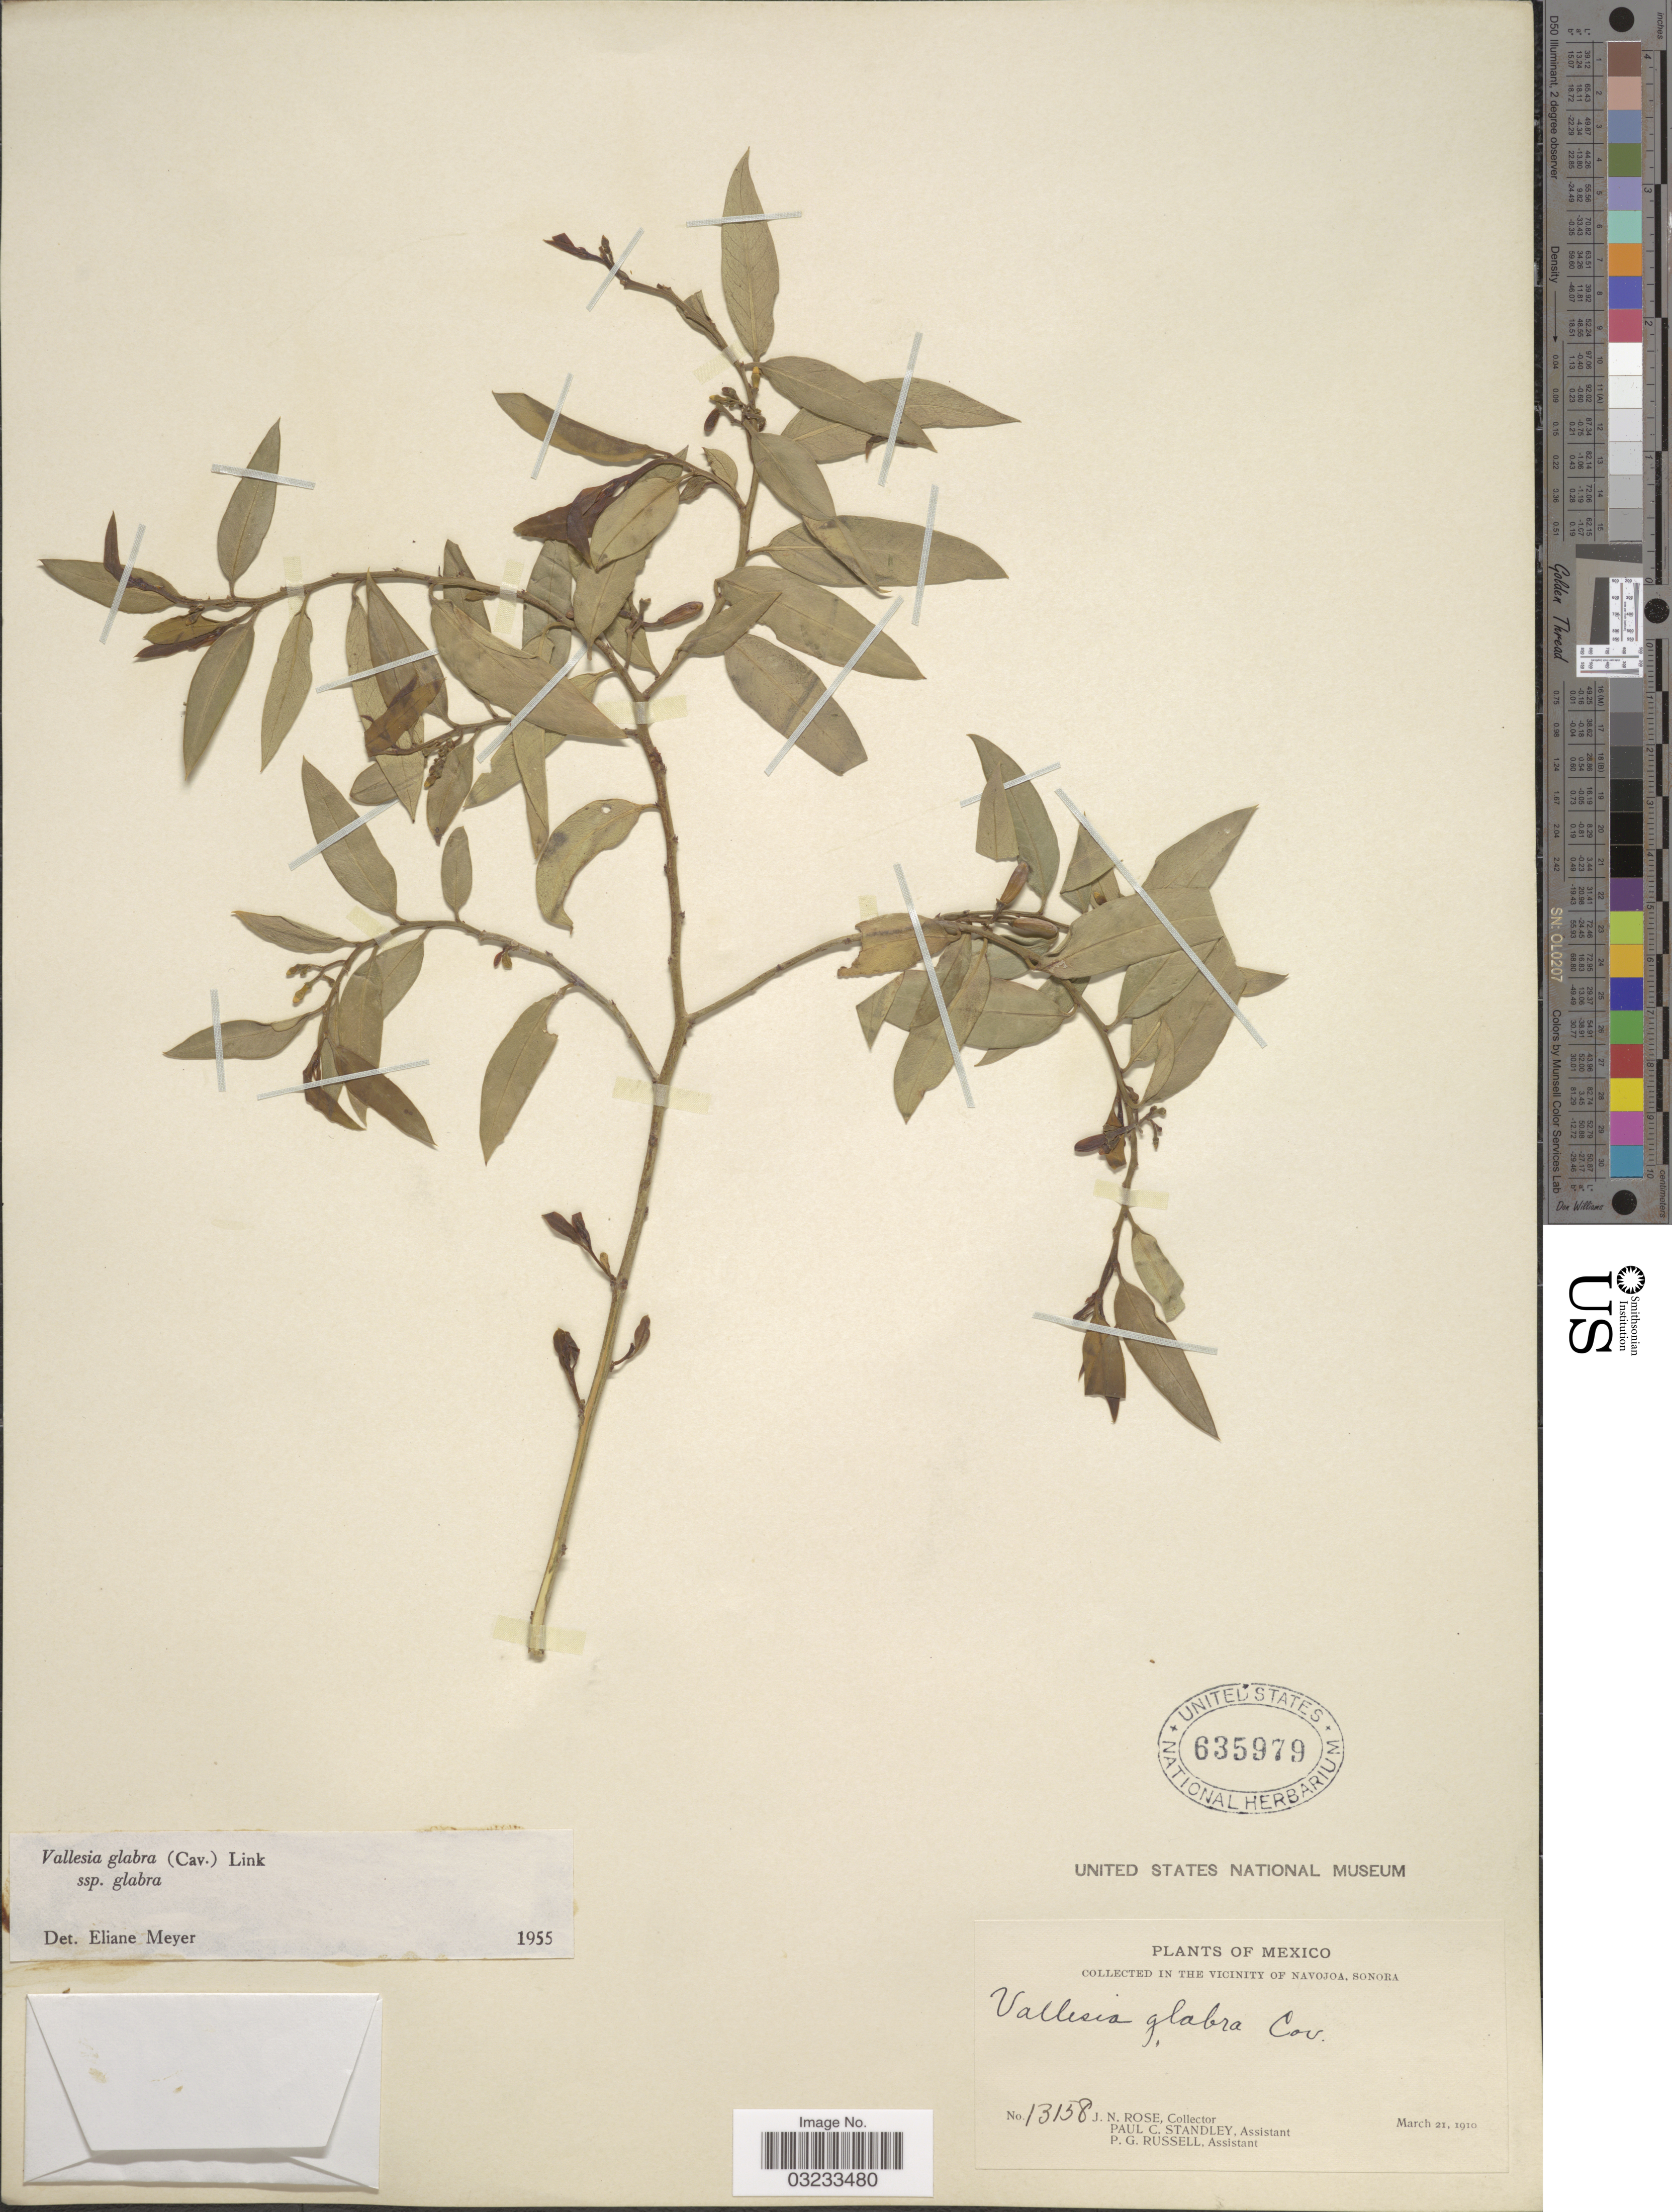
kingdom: Plantae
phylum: Tracheophyta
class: Magnoliopsida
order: Gentianales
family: Apocynaceae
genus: Vallesia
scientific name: Vallesia glabra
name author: (Cav.) Link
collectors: J. N. Rose, P. C. Standley & P. G. Russell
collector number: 13158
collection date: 1910-03-21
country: Mexico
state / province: Sonora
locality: In The Vicinity of Navojoa, Sonara.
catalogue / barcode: US 635979